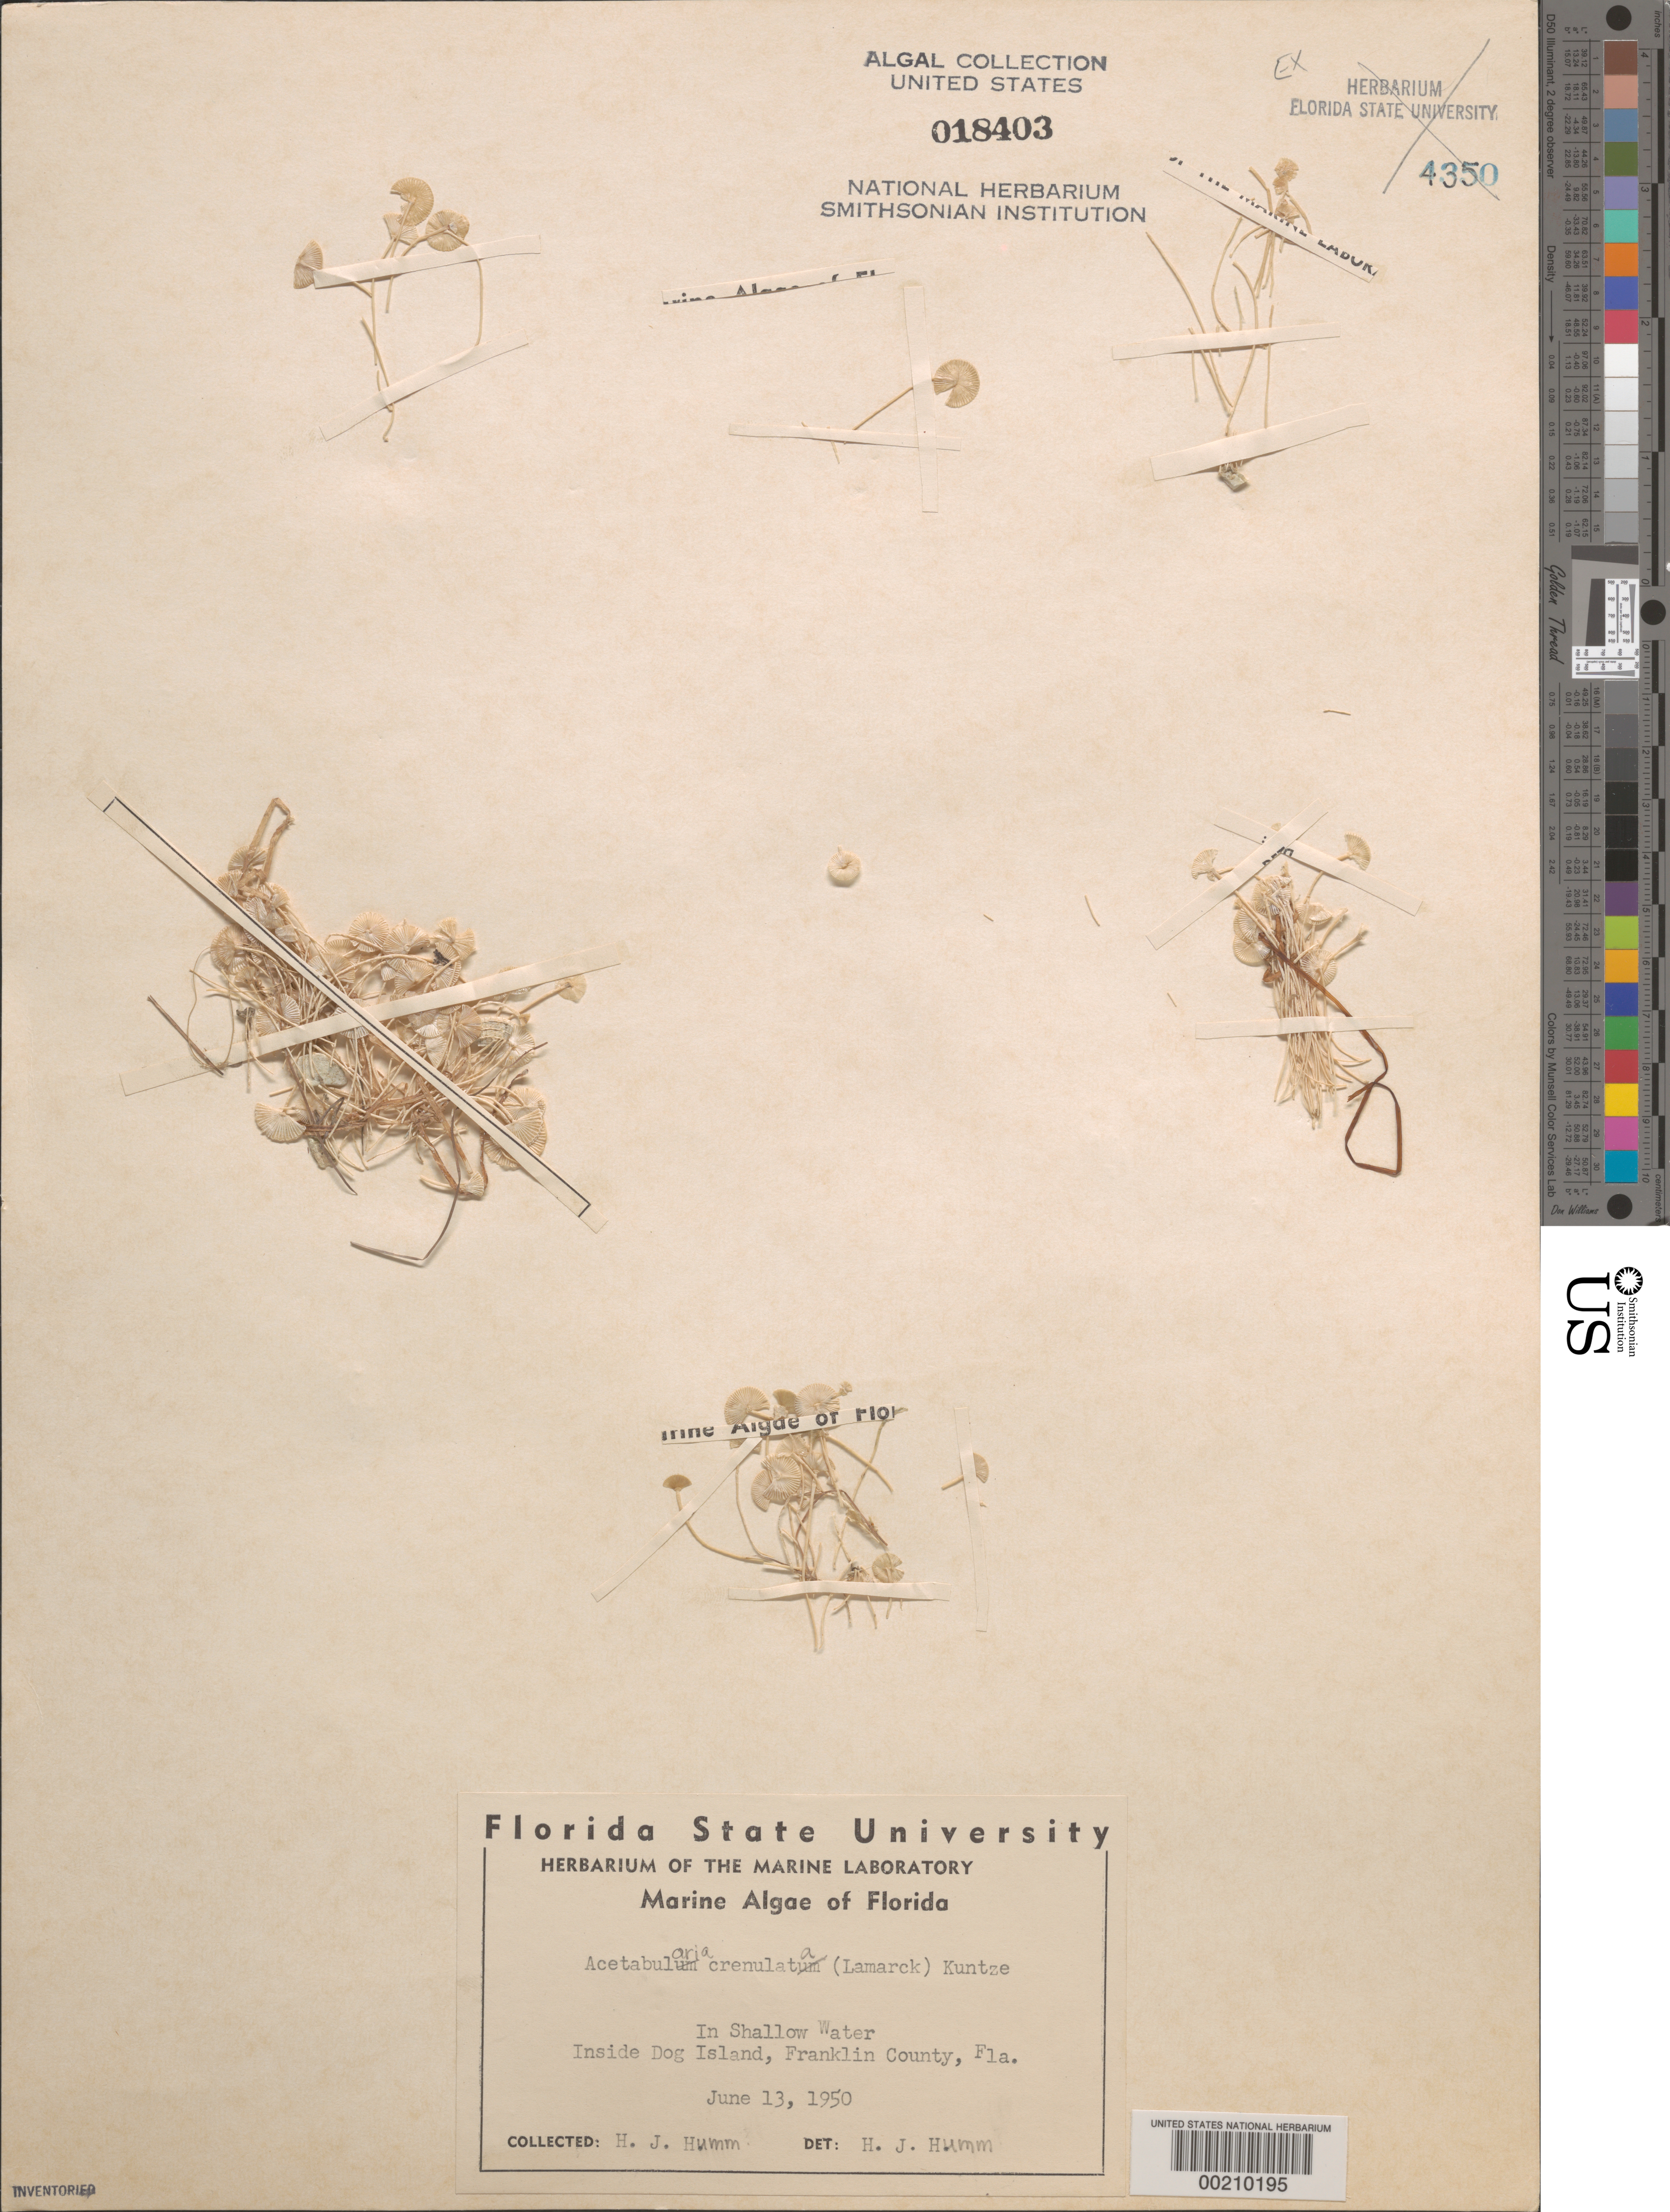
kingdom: Plantae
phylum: Chlorophyta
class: Ulvophyceae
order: Dasycladales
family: Polyphysaceae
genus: Acetabularia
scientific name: Acetabularia acetabulum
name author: J.V.Lamouroux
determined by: Humm, Harold J.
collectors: H. J. Humm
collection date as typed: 13 Jun 1950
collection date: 1950-06-13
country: United States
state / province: Florida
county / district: Franklin County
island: Dog Island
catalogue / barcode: US 18403